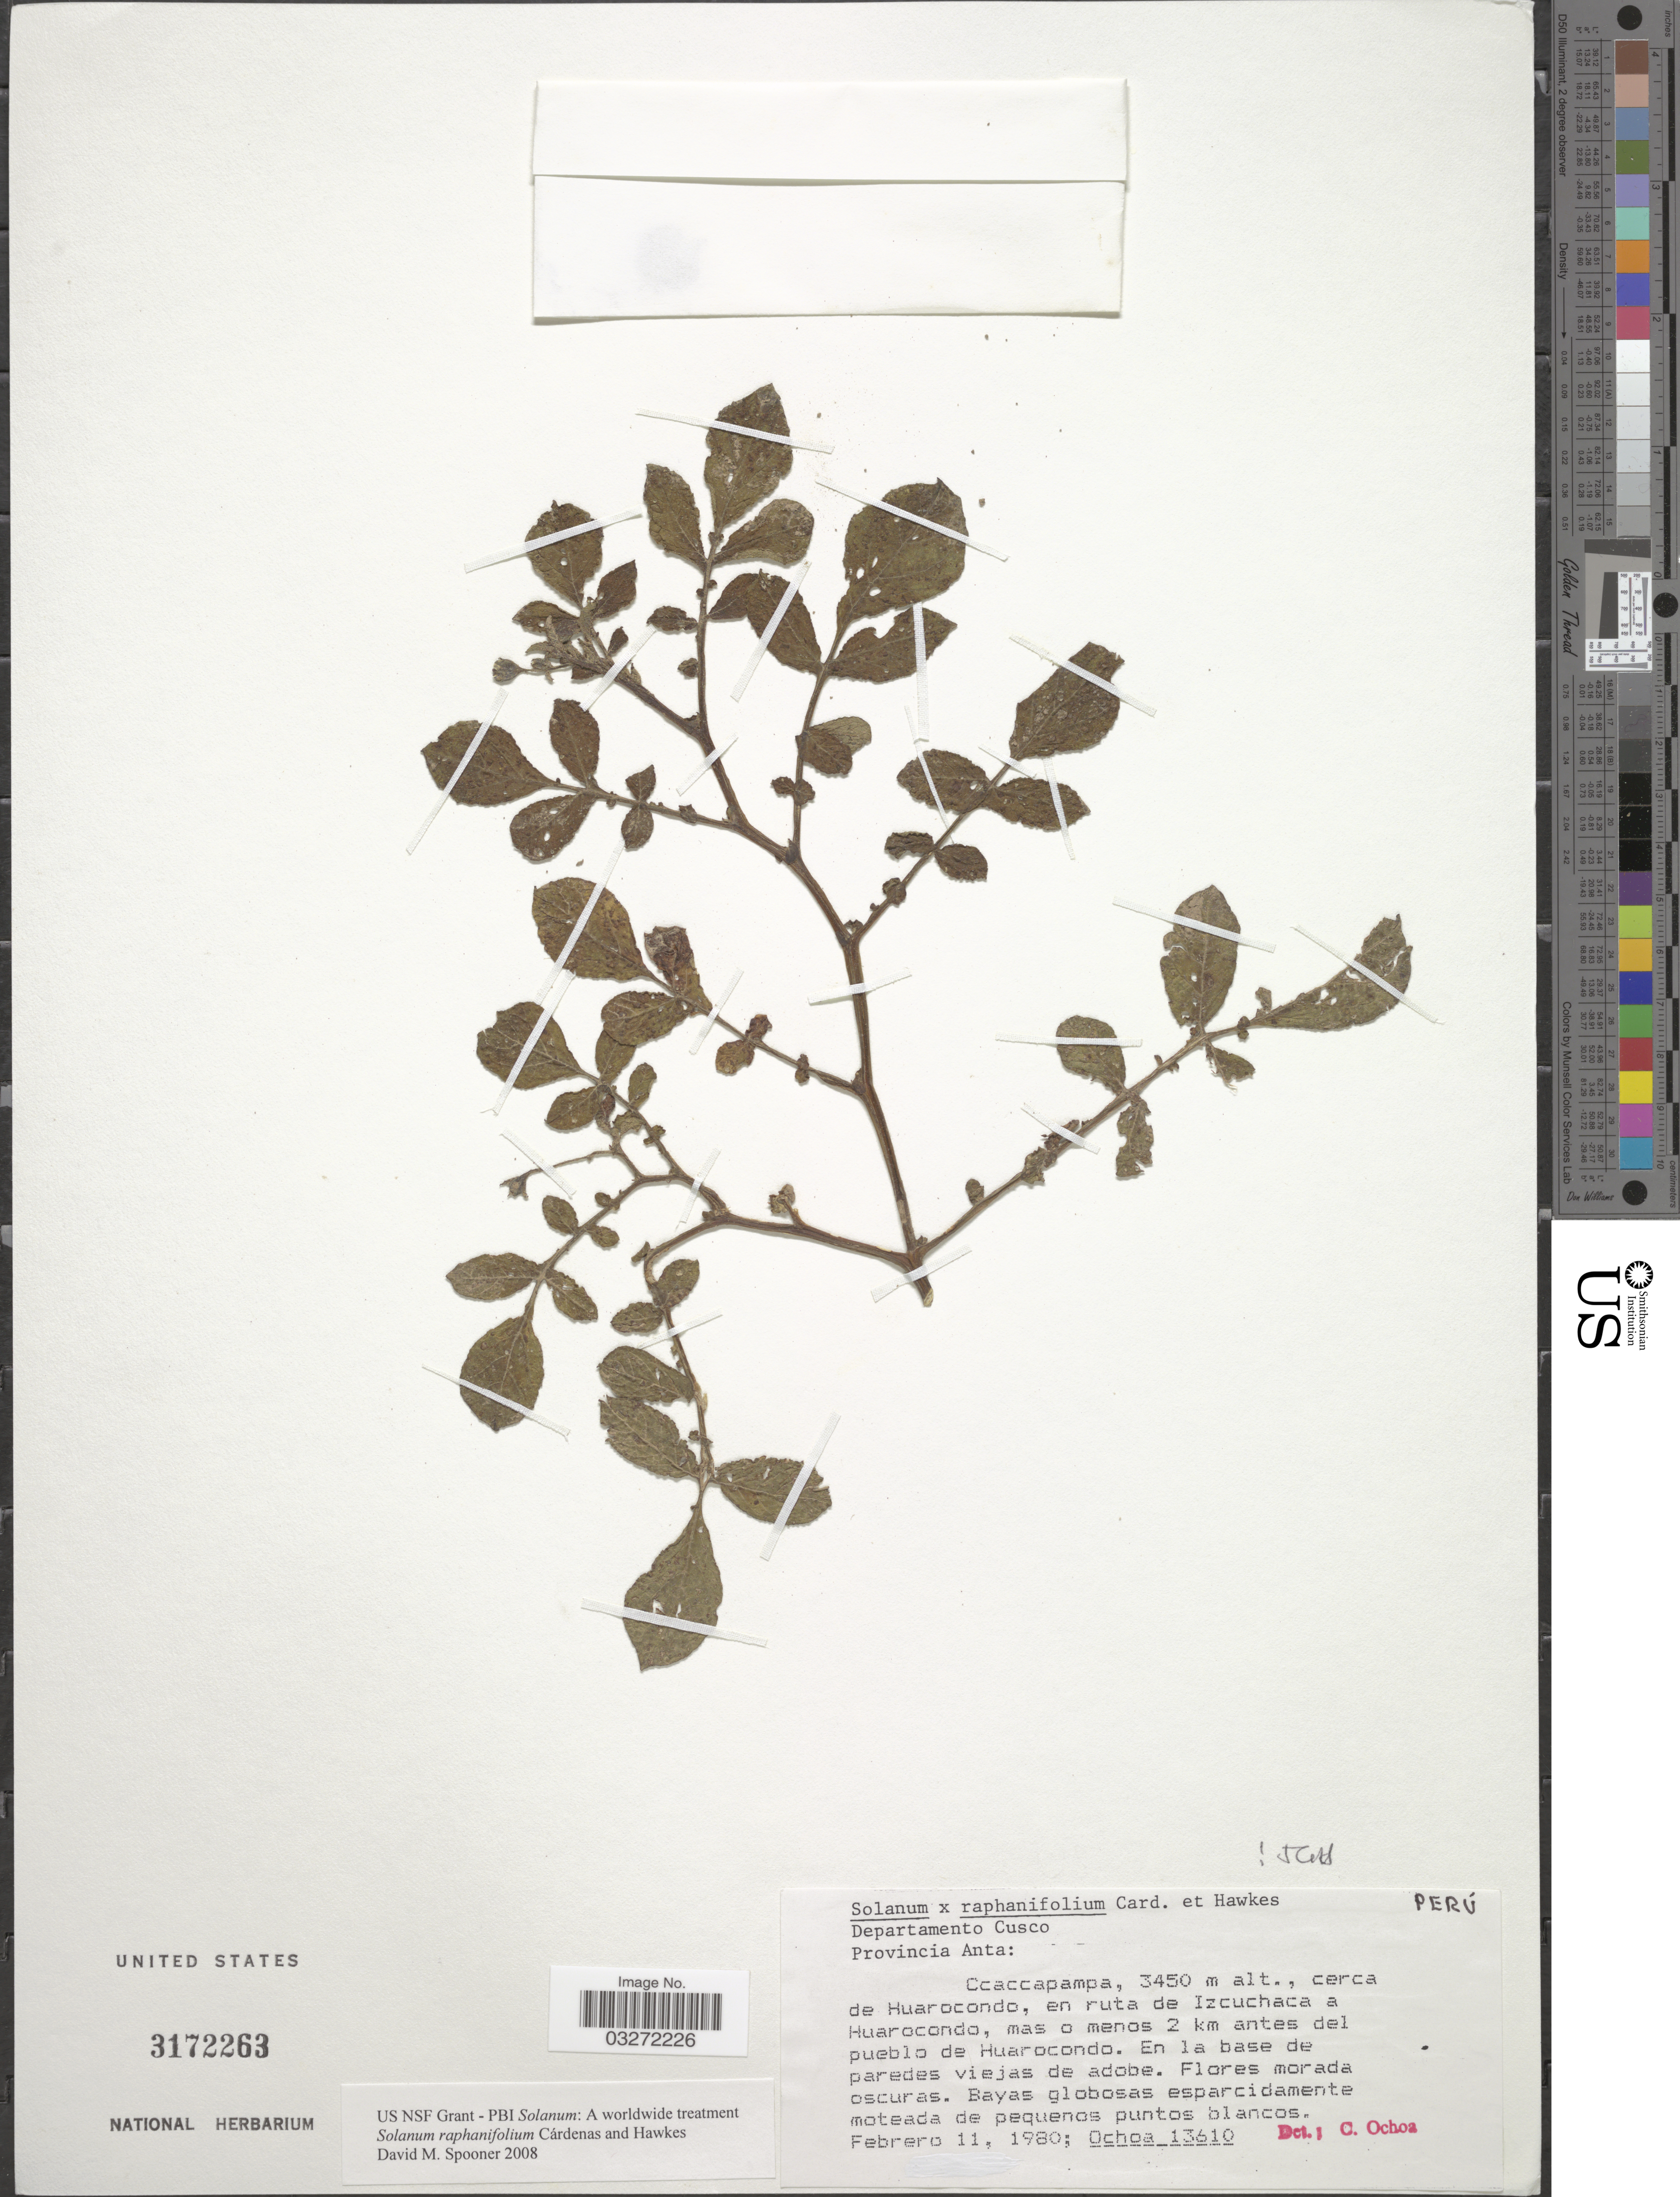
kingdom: Plantae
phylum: Tracheophyta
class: Magnoliopsida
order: Solanales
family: Solanaceae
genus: Solanum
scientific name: Solanum raphanifolium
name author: Cárdenas & Hawkes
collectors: -. Ochoa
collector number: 13610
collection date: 1980-02-11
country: Peru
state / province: Cusco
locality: Departamento Cusco. Provincia Anta: Ocaccapampa, cerca de Huarocondo, en ruta de Izcuchaca a Huarocondo, mas o menos 2 km antes del pueblo de Huarocondo.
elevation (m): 3450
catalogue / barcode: US 3172263